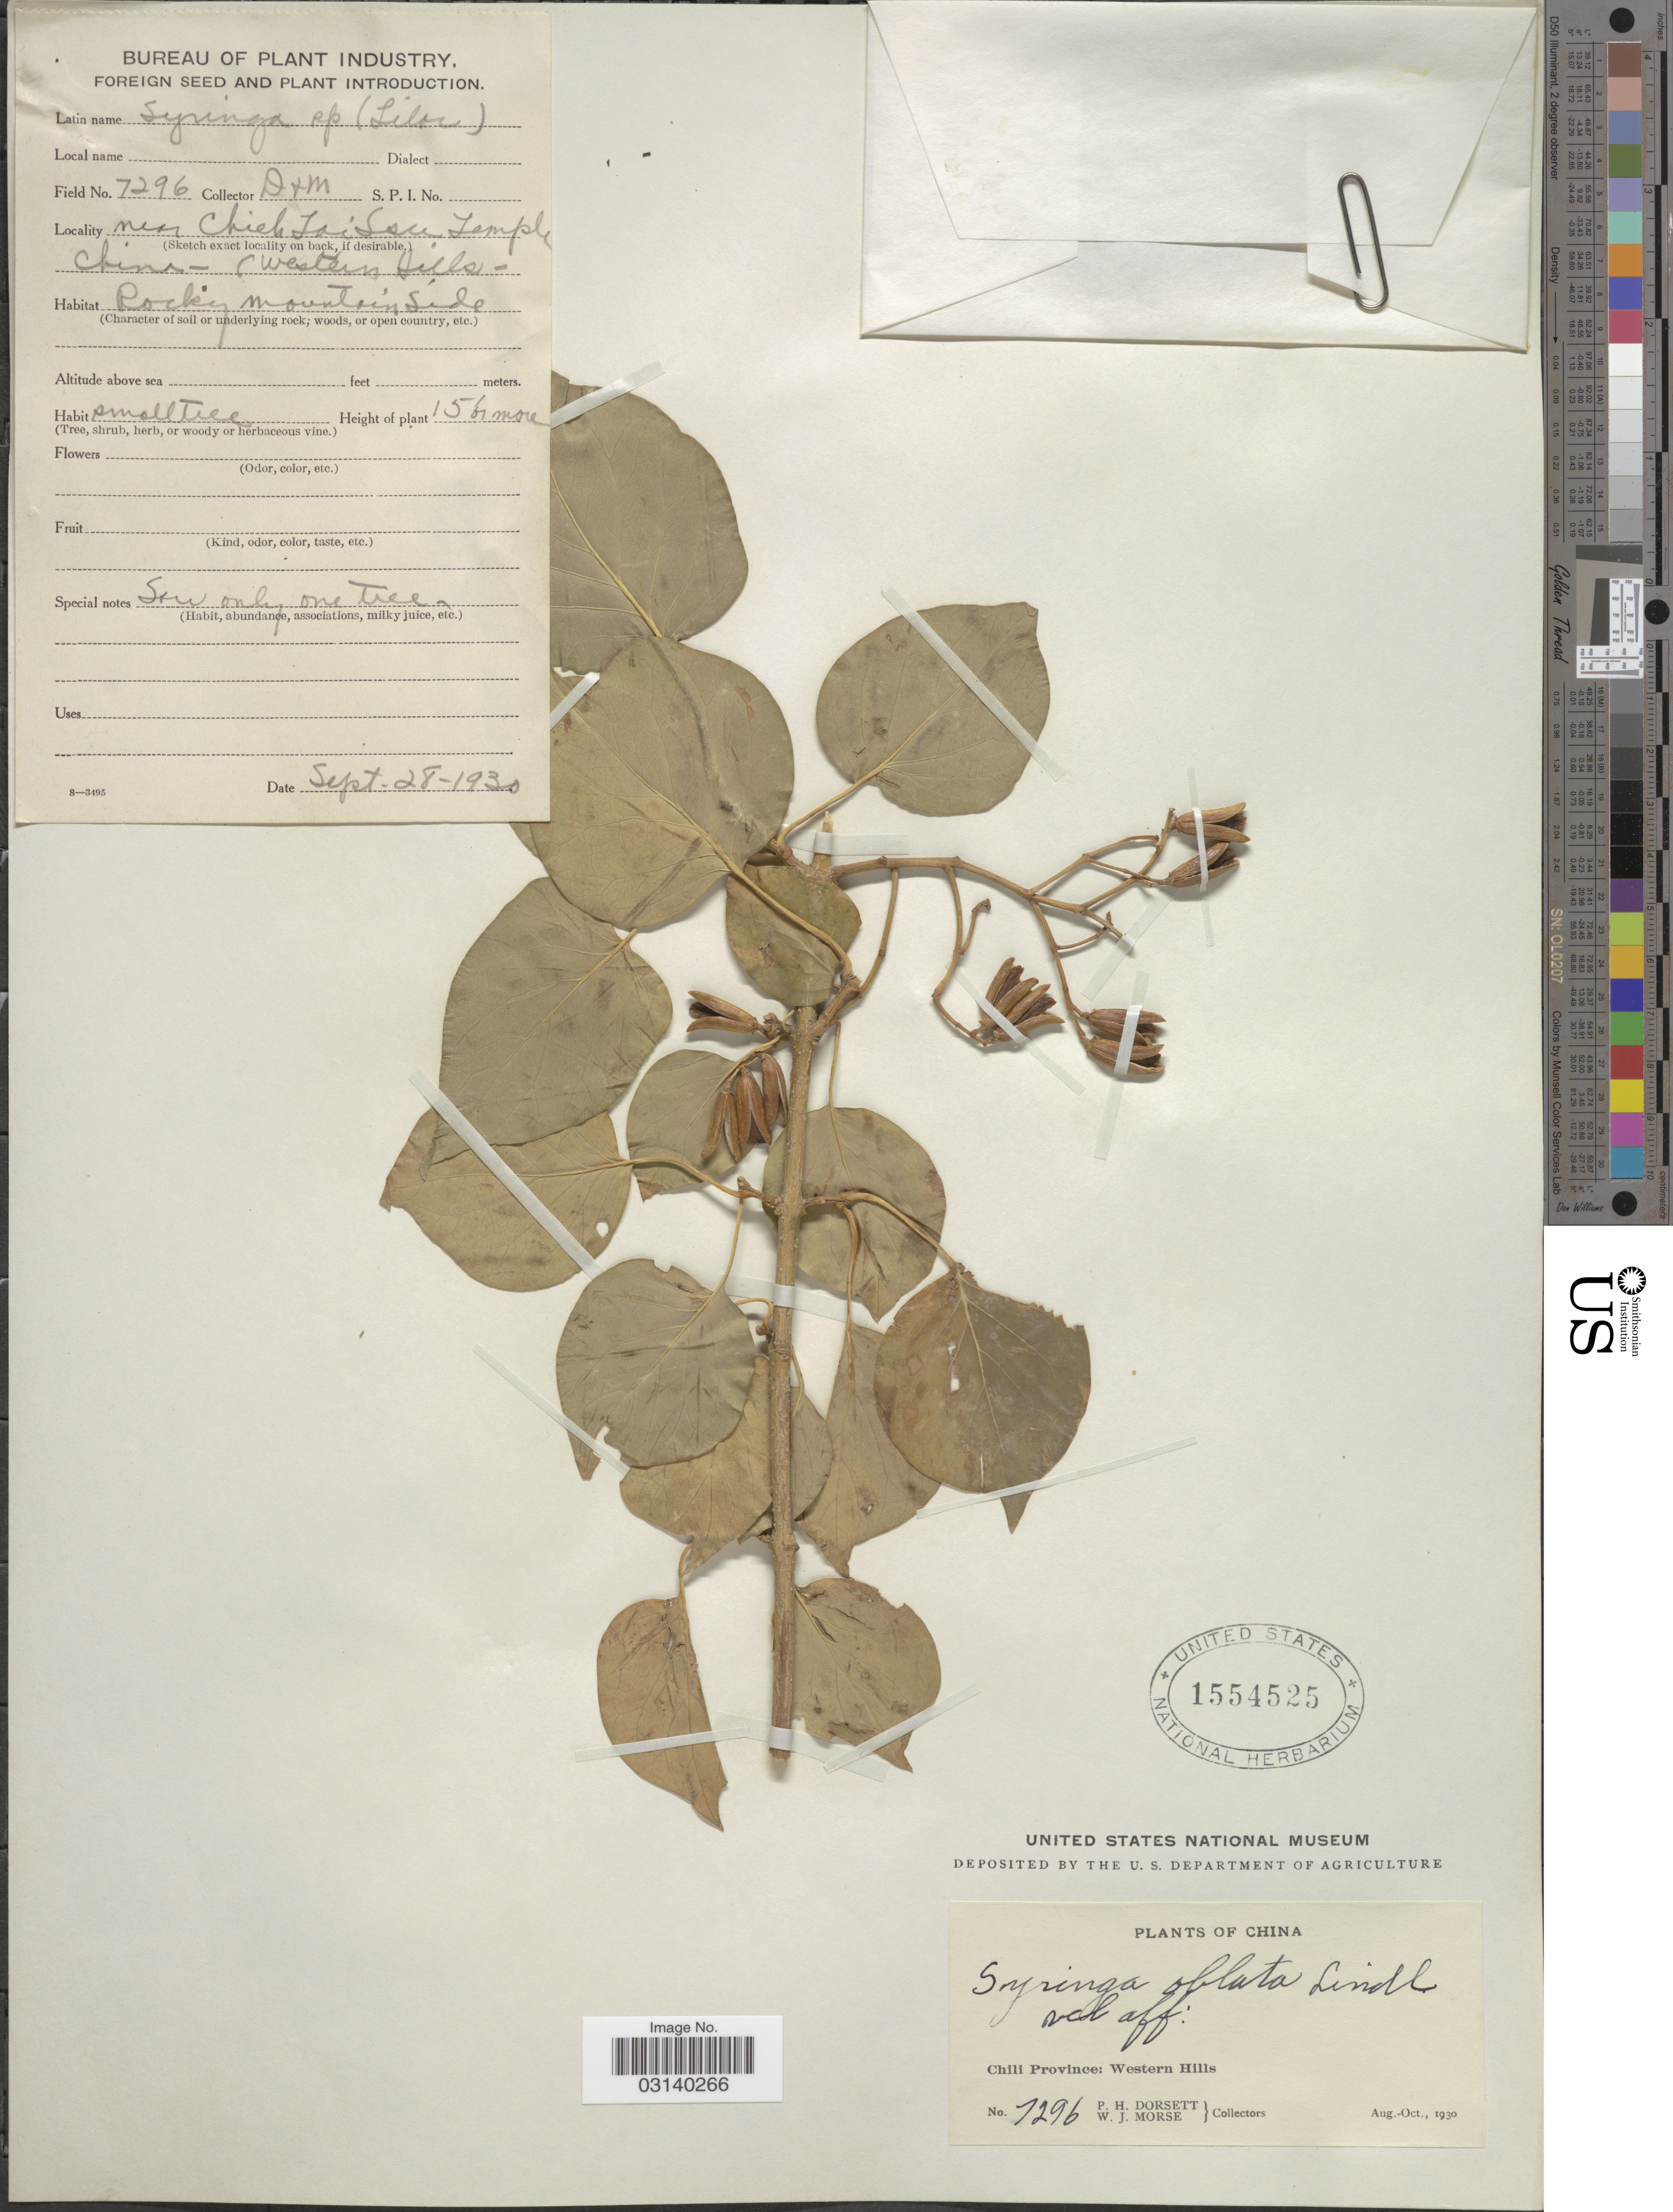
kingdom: Plantae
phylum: Tracheophyta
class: Magnoliopsida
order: Lamiales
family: Oleaceae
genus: Syringa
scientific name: Syringa oblata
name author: Lindl.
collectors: P. H. Dorsett & W. J. Morse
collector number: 7296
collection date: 1930-08/1930-10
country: China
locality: Chili Province: Western Hills.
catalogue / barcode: US 1554525